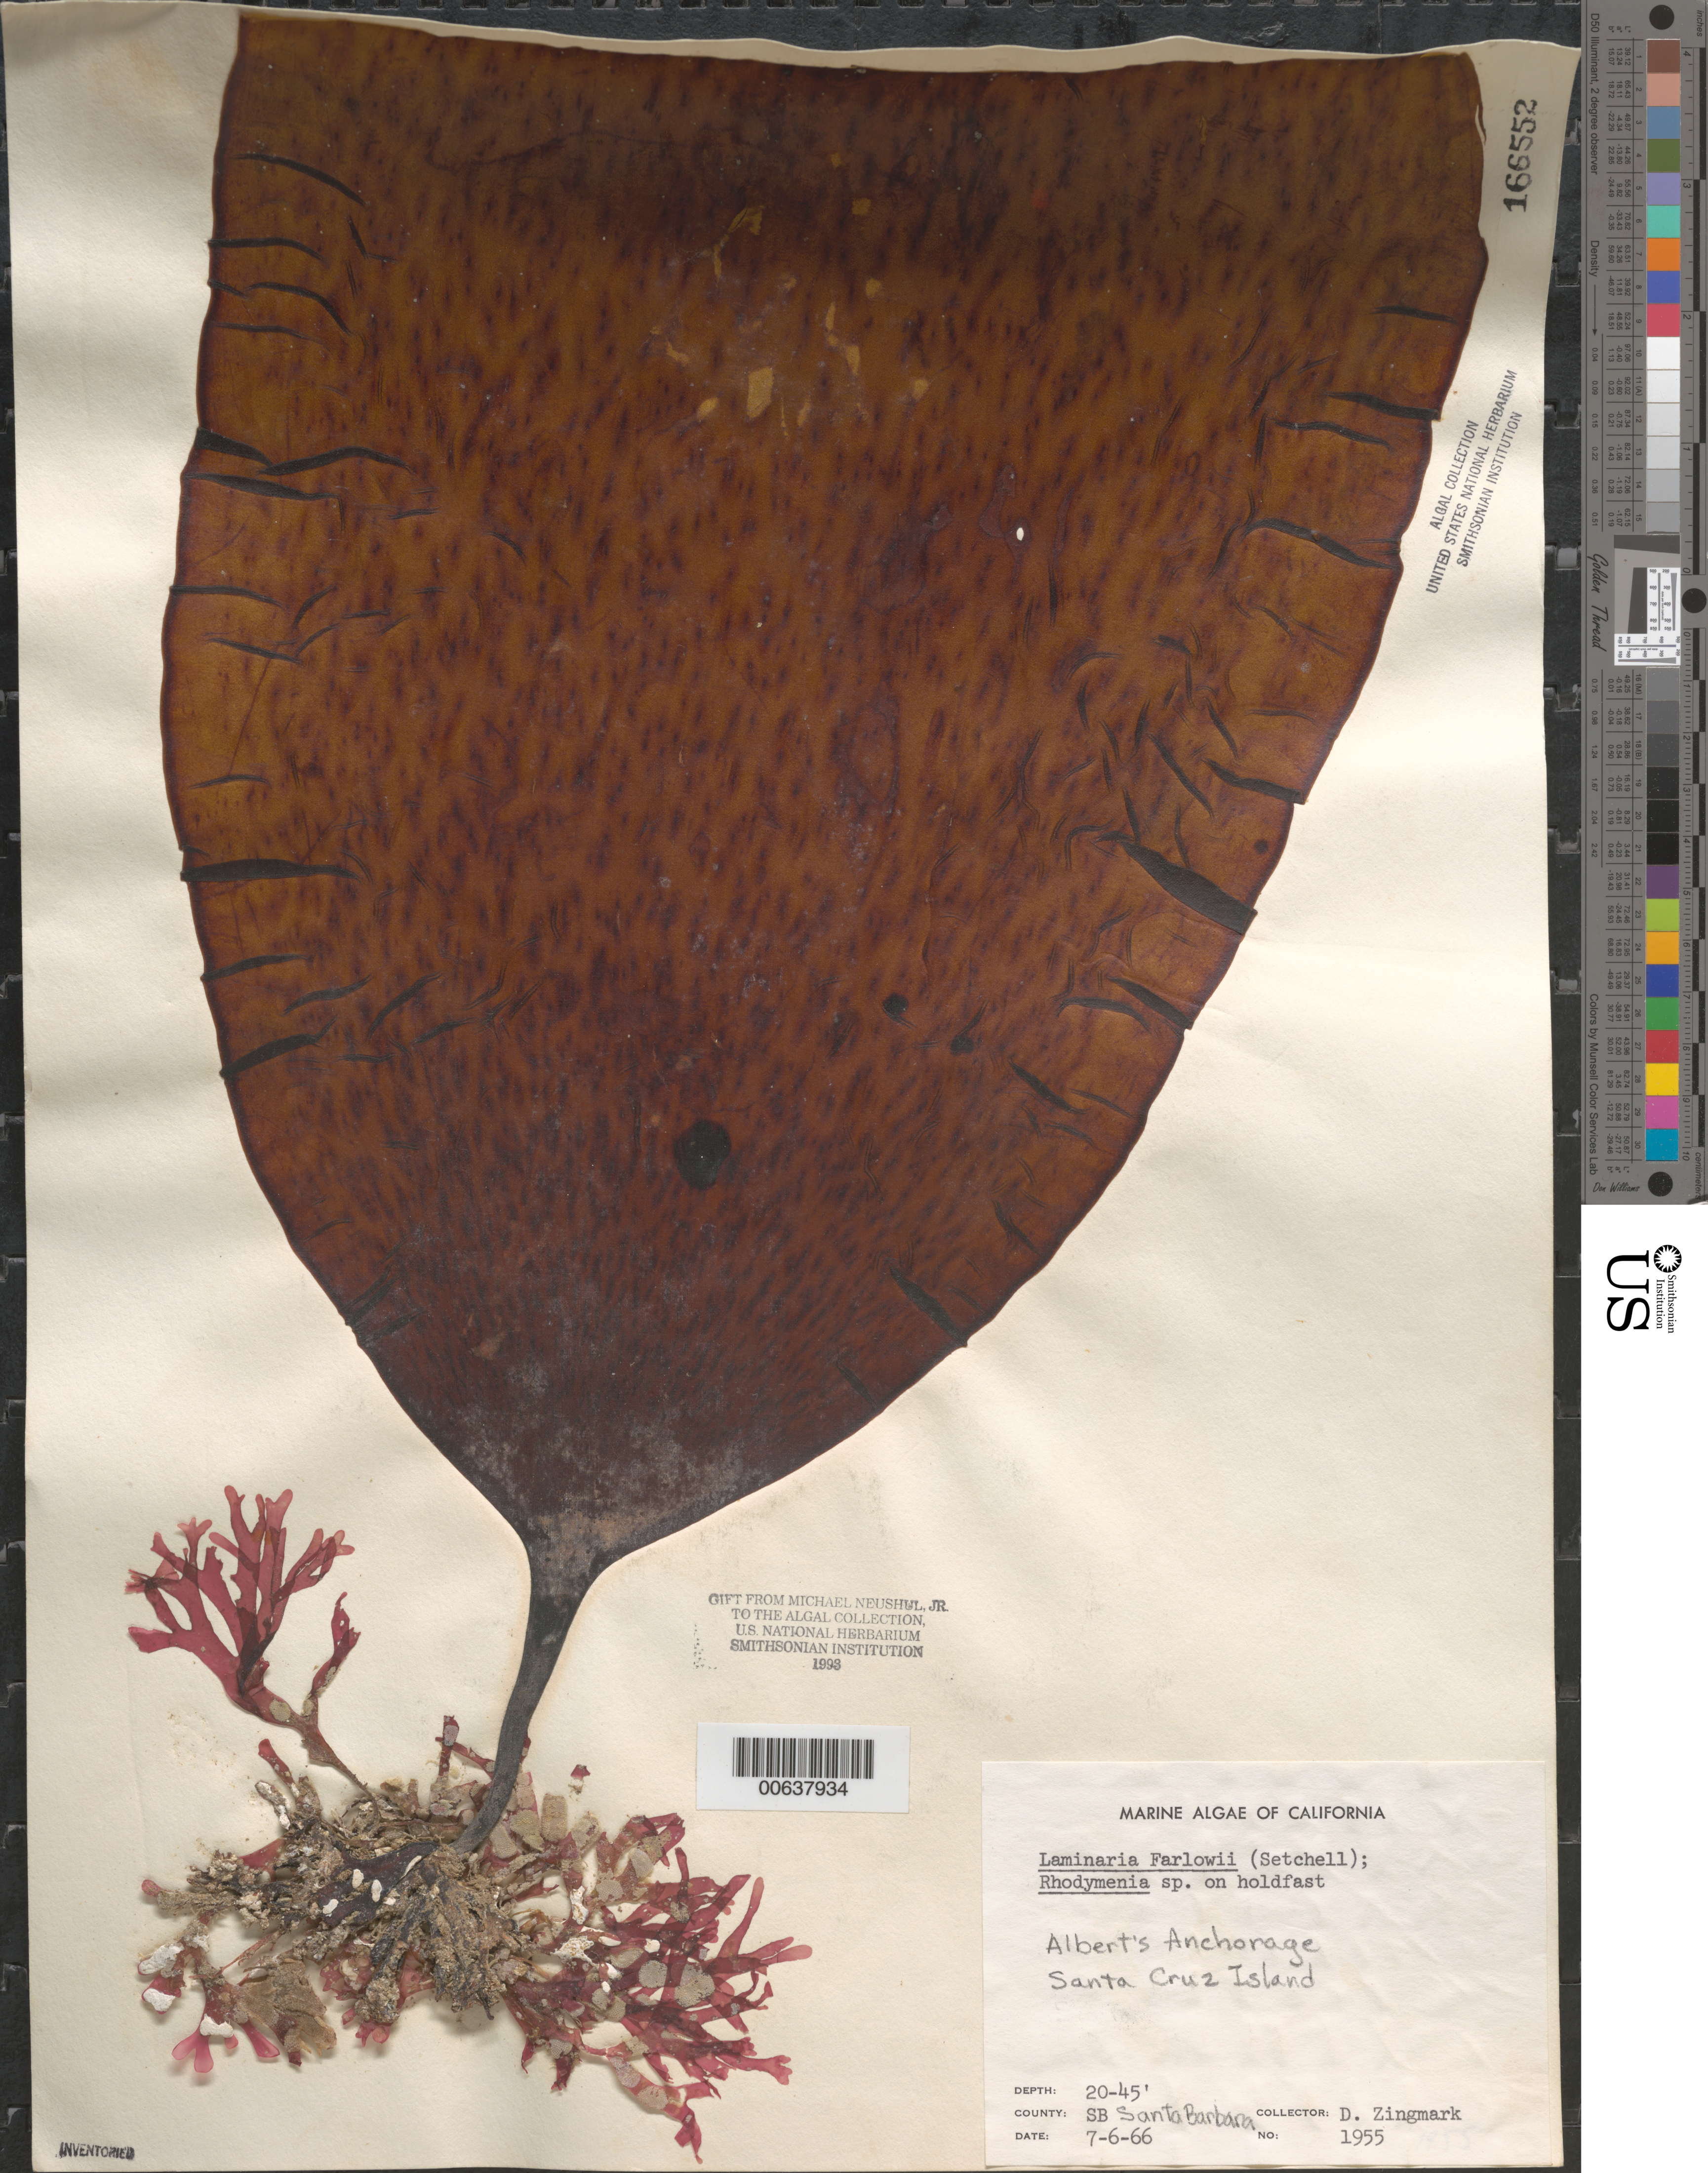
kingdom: Chromista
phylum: Ochrophyta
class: Phaeophyceae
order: Laminariales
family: Laminariaceae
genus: Laminaria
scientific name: Laminaria farlowii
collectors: R. Zingmark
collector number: Neushul 1955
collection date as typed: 06 Jul 1966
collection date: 1966-07-06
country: United States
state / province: California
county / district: Santa Barbara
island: Santa Cruz Island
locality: Albert's Anchorage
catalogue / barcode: US 166552